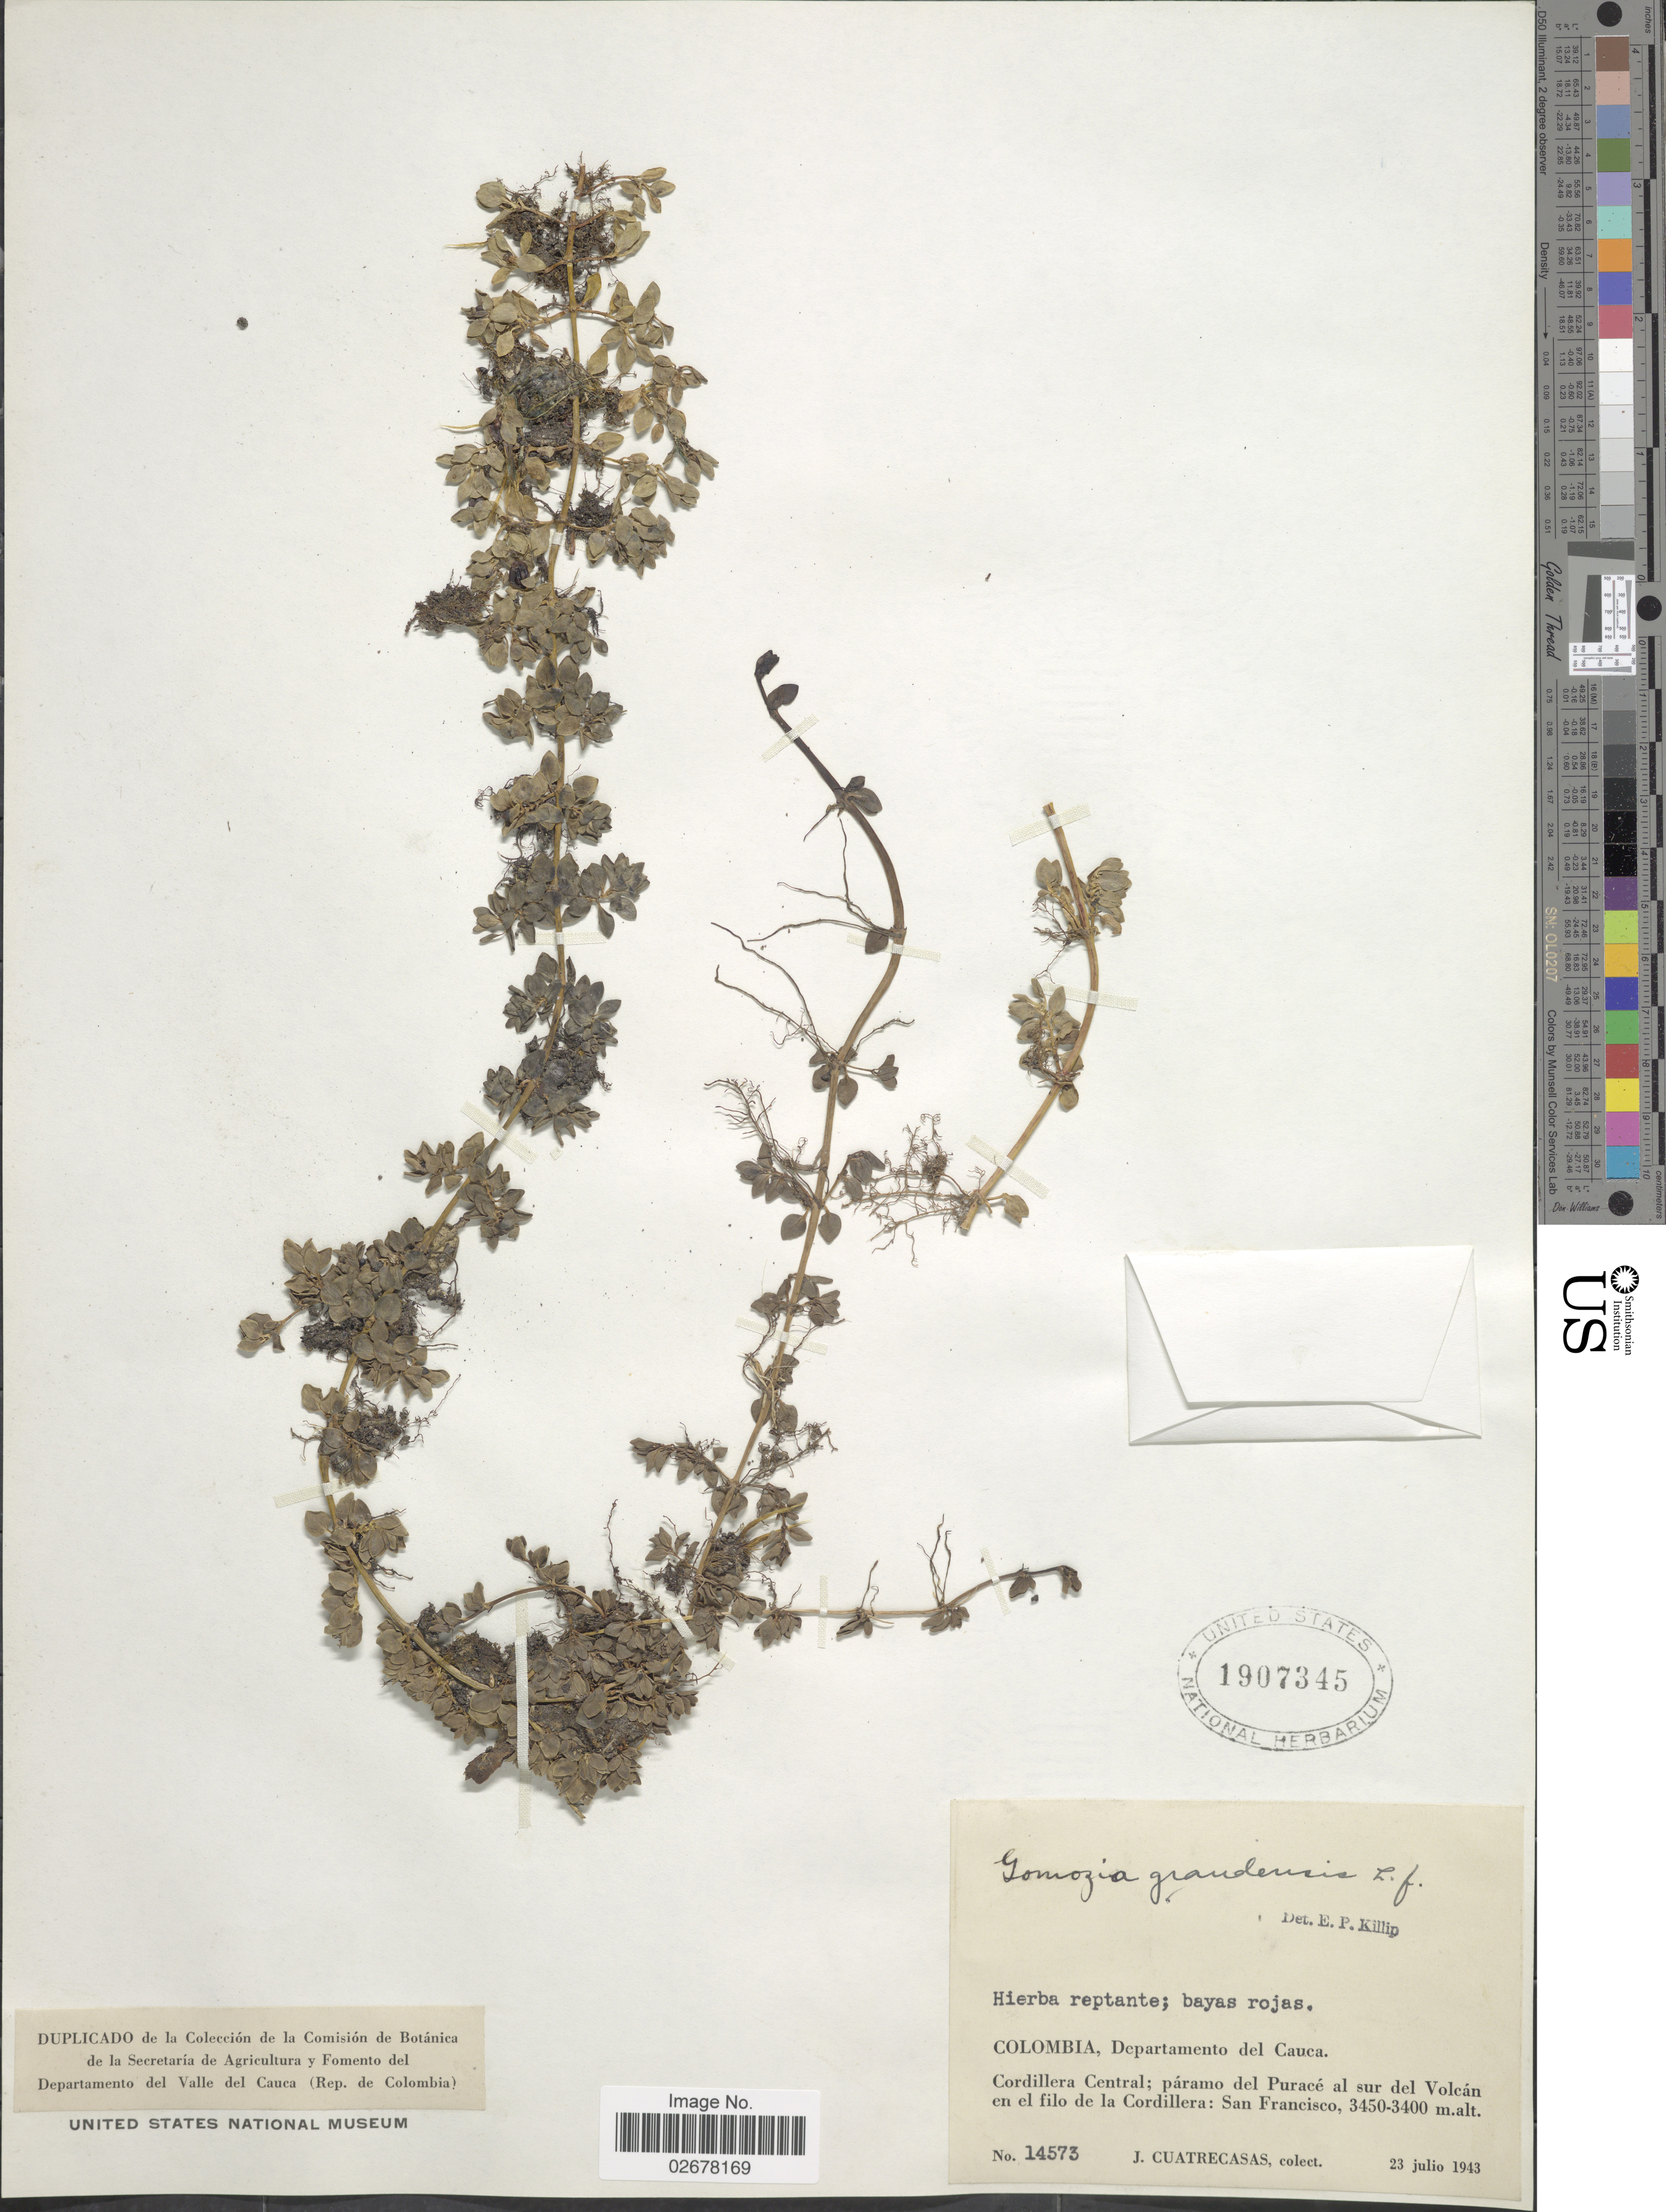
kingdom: Plantae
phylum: Tracheophyta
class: Magnoliopsida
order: Gentianales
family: Rubiaceae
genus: Nertera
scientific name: Nertera depressa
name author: Banks & Sol. ex Gaertn.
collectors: J. Cuatrecasas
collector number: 14573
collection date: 1943-07-23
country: Colombia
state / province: Cauca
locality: Departamento del Cauca, Cordillera Central; páramo del Puracé al sur del Volcán en el filo de la Cordillera: San Francisco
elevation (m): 3400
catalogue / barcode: US 1907345